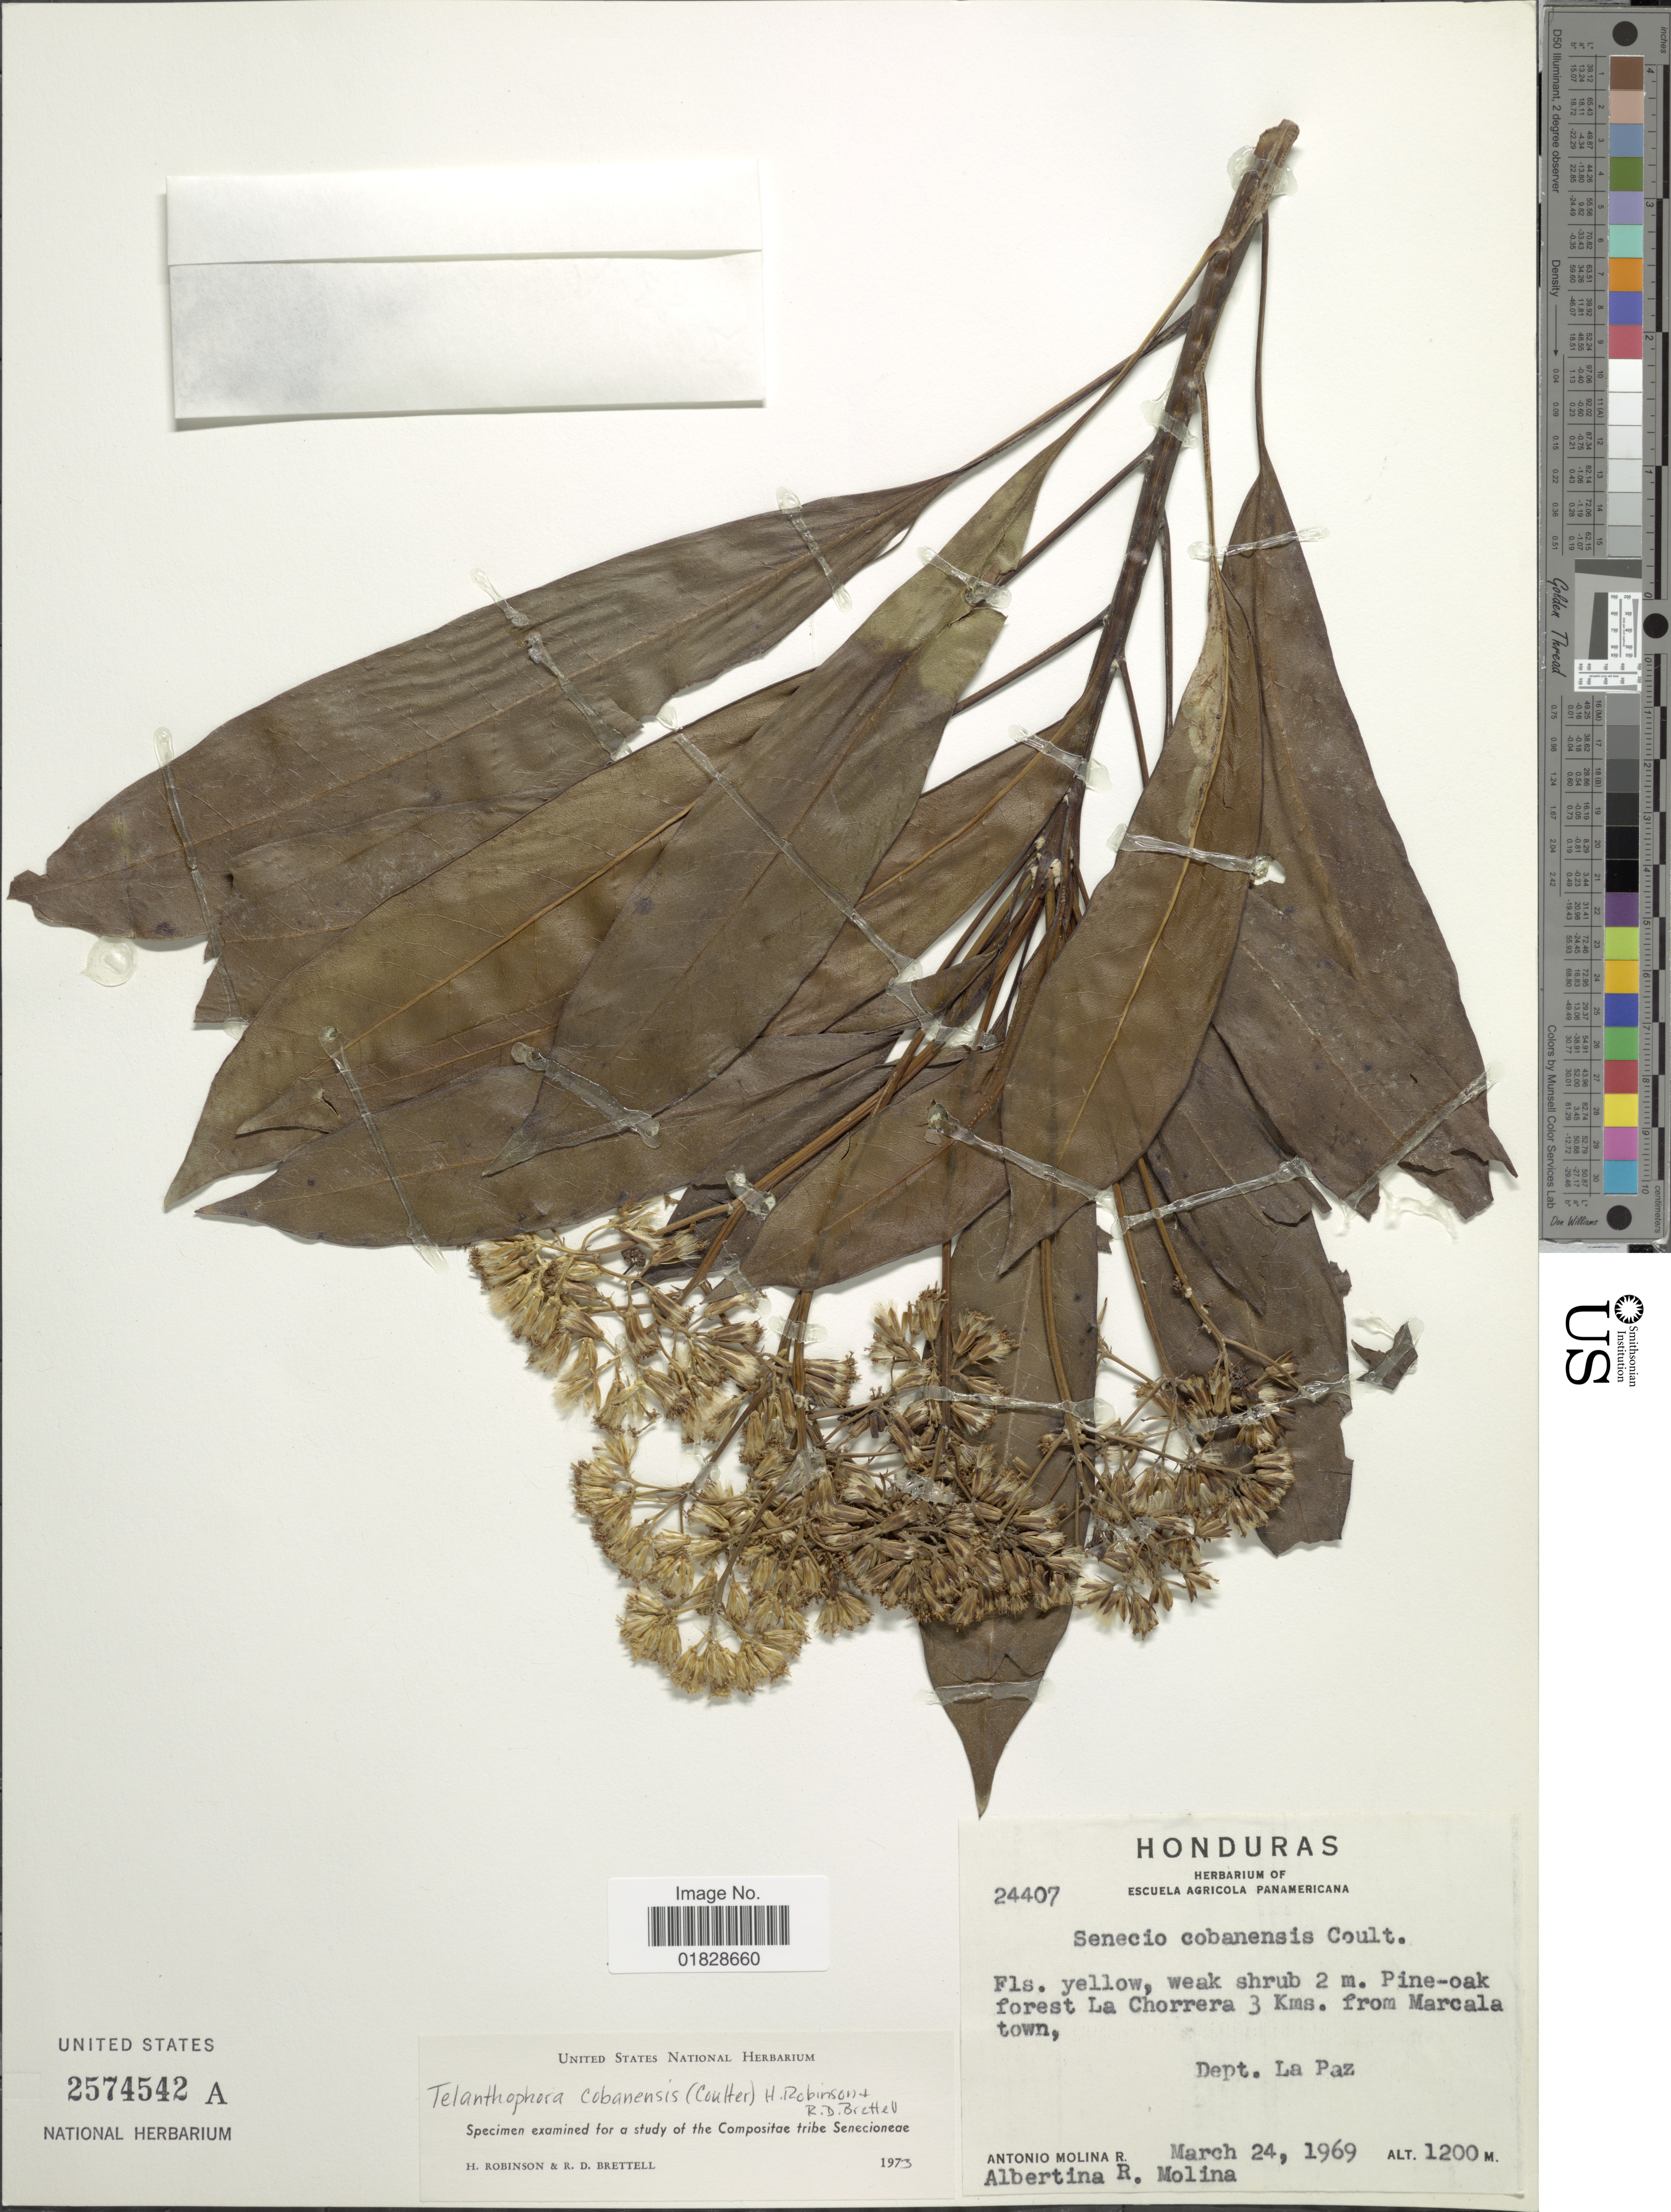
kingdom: Plantae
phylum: Tracheophyta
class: Magnoliopsida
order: Asterales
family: Asteraceae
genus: Telanthophora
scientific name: Telanthophora cobanensis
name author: (J.M. Coult.) H. Rob. & Brettell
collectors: A. Molina R. & A. R. Molina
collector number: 24407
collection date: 1969-03-24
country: Honduras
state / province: La Paz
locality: Pine-oak forest La Chorrera 3 Kms. from Marcala town, Dept. La Paz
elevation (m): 1200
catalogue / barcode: US 2574542A